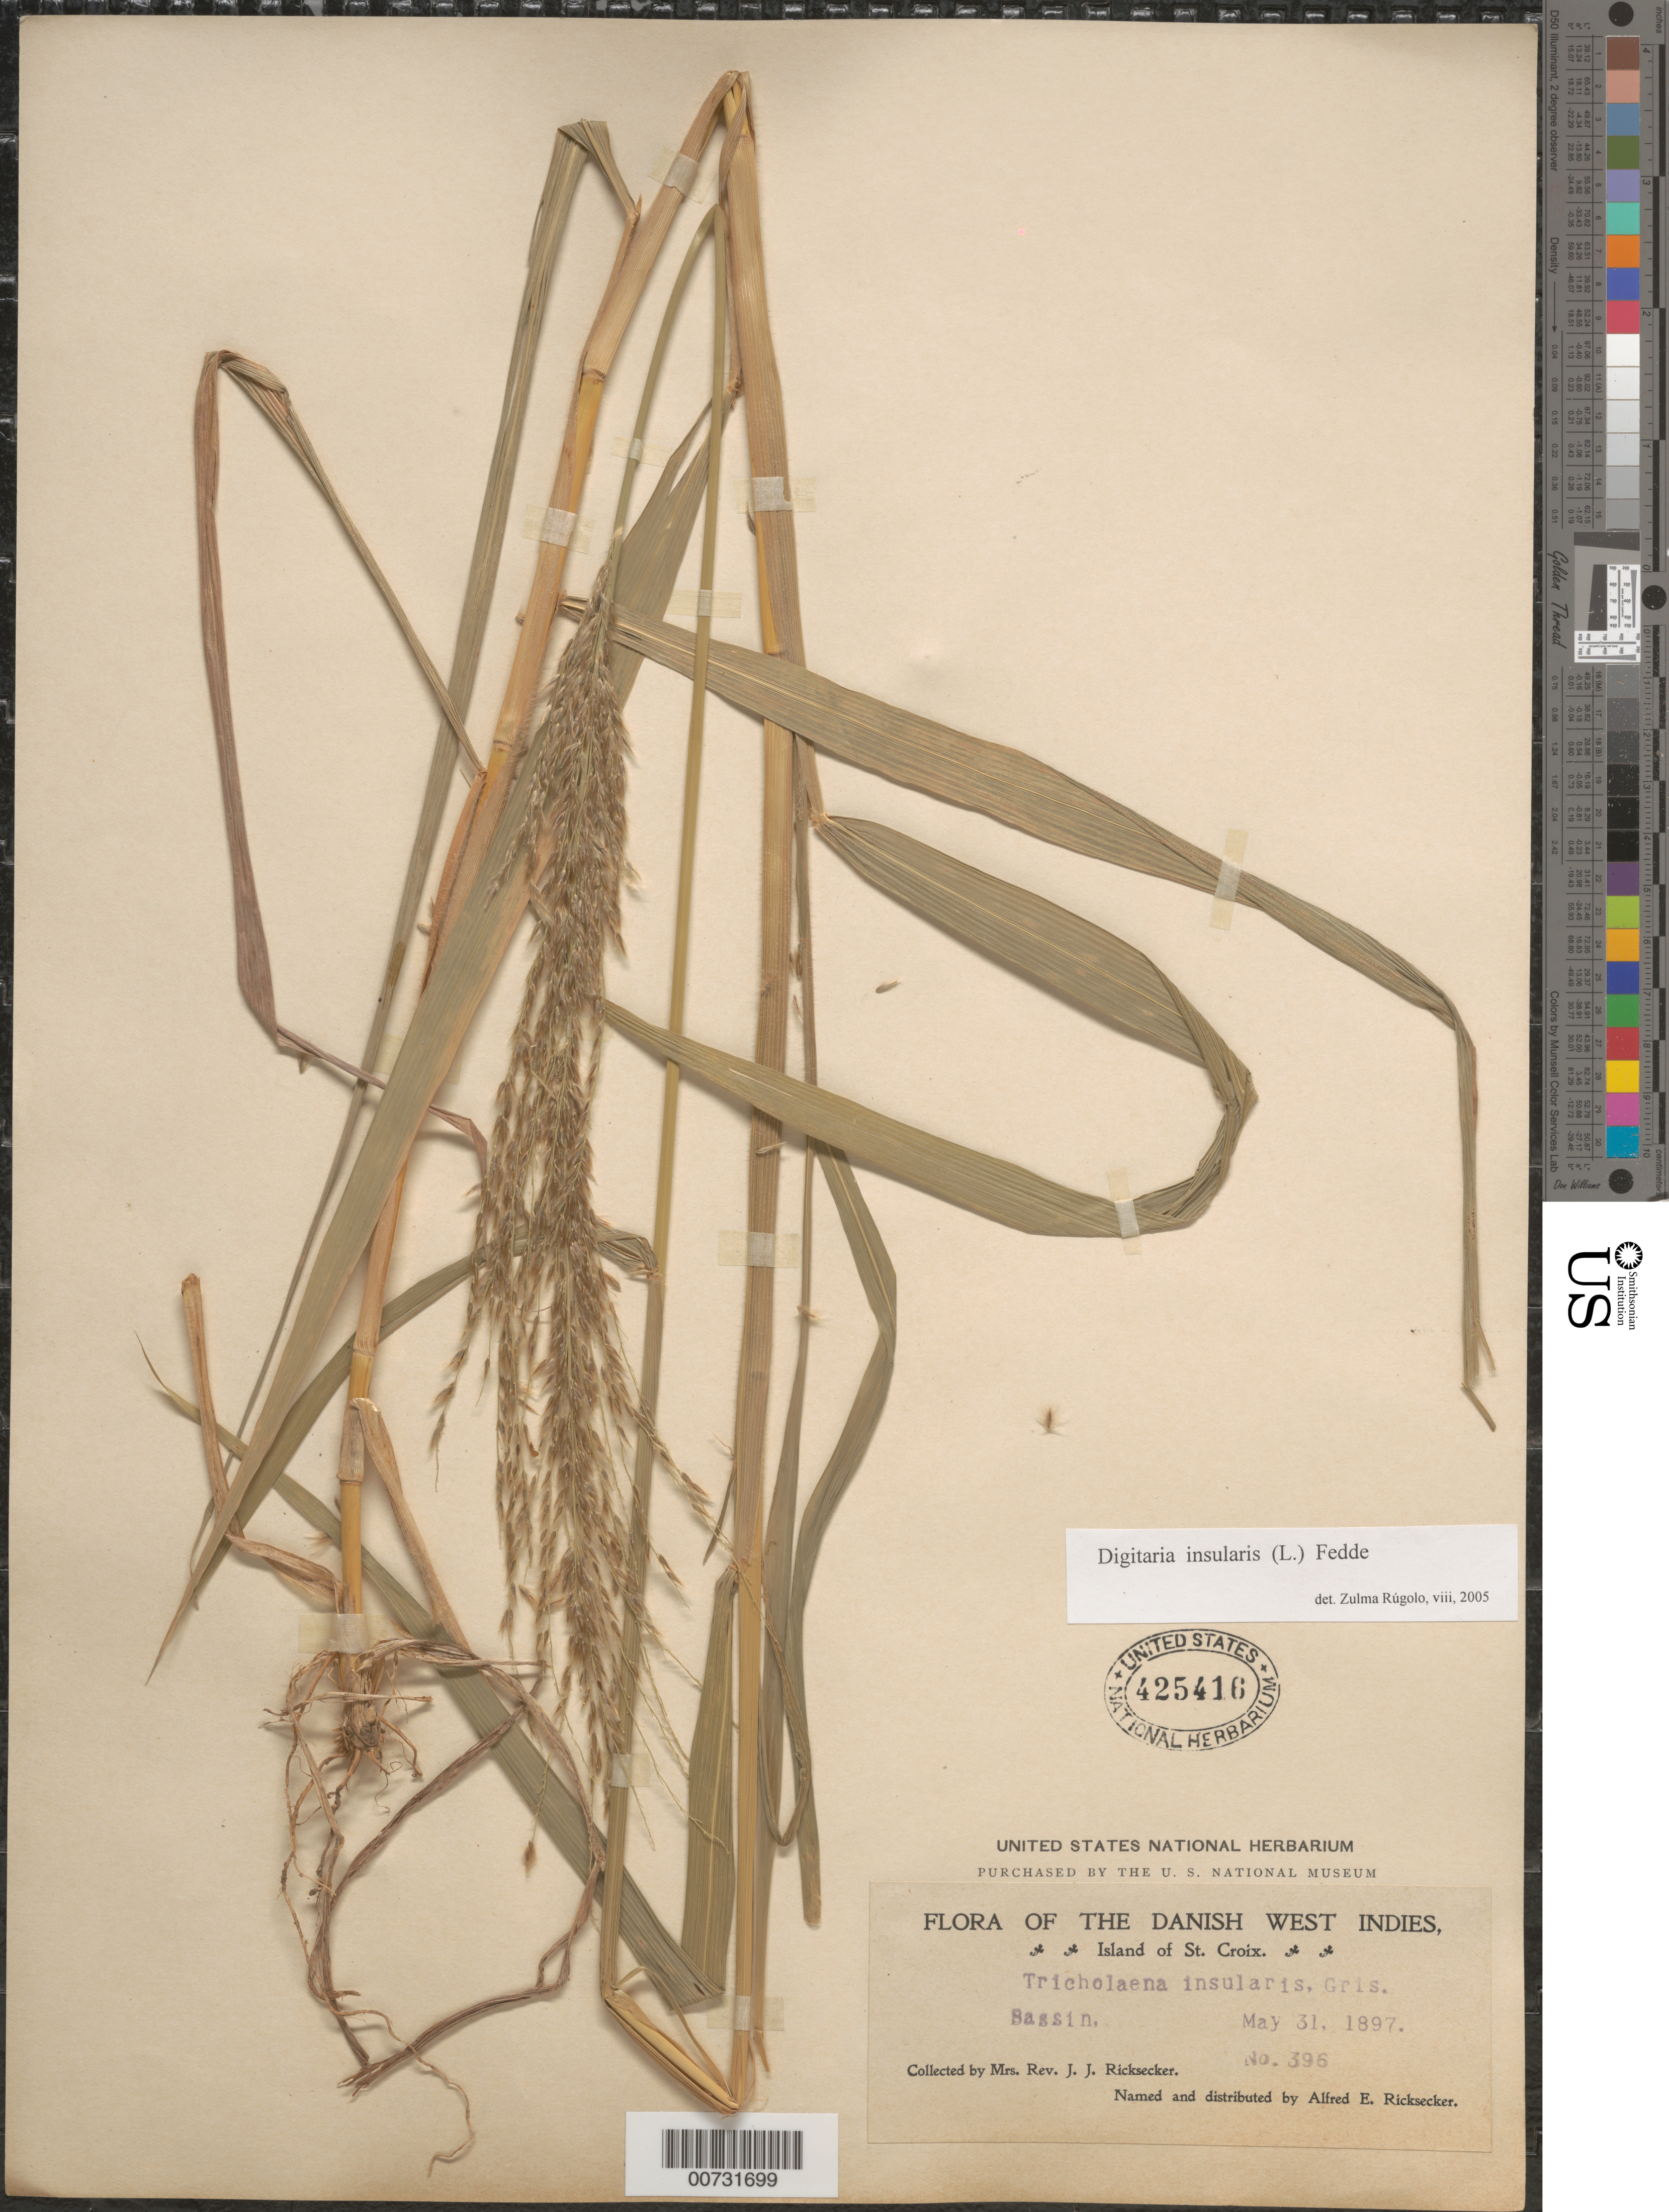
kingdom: Plantae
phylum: Tracheophyta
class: Liliopsida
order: Poales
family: Poaceae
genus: Digitaria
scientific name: Digitaria insularis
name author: (L.) Mez ex Ekman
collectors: L. A. Ricksecker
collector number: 396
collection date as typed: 31 May 1897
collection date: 1897-05-31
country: U.S. Virgin Islands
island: St. Croix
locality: St. Croix, Bassin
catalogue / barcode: US 425416